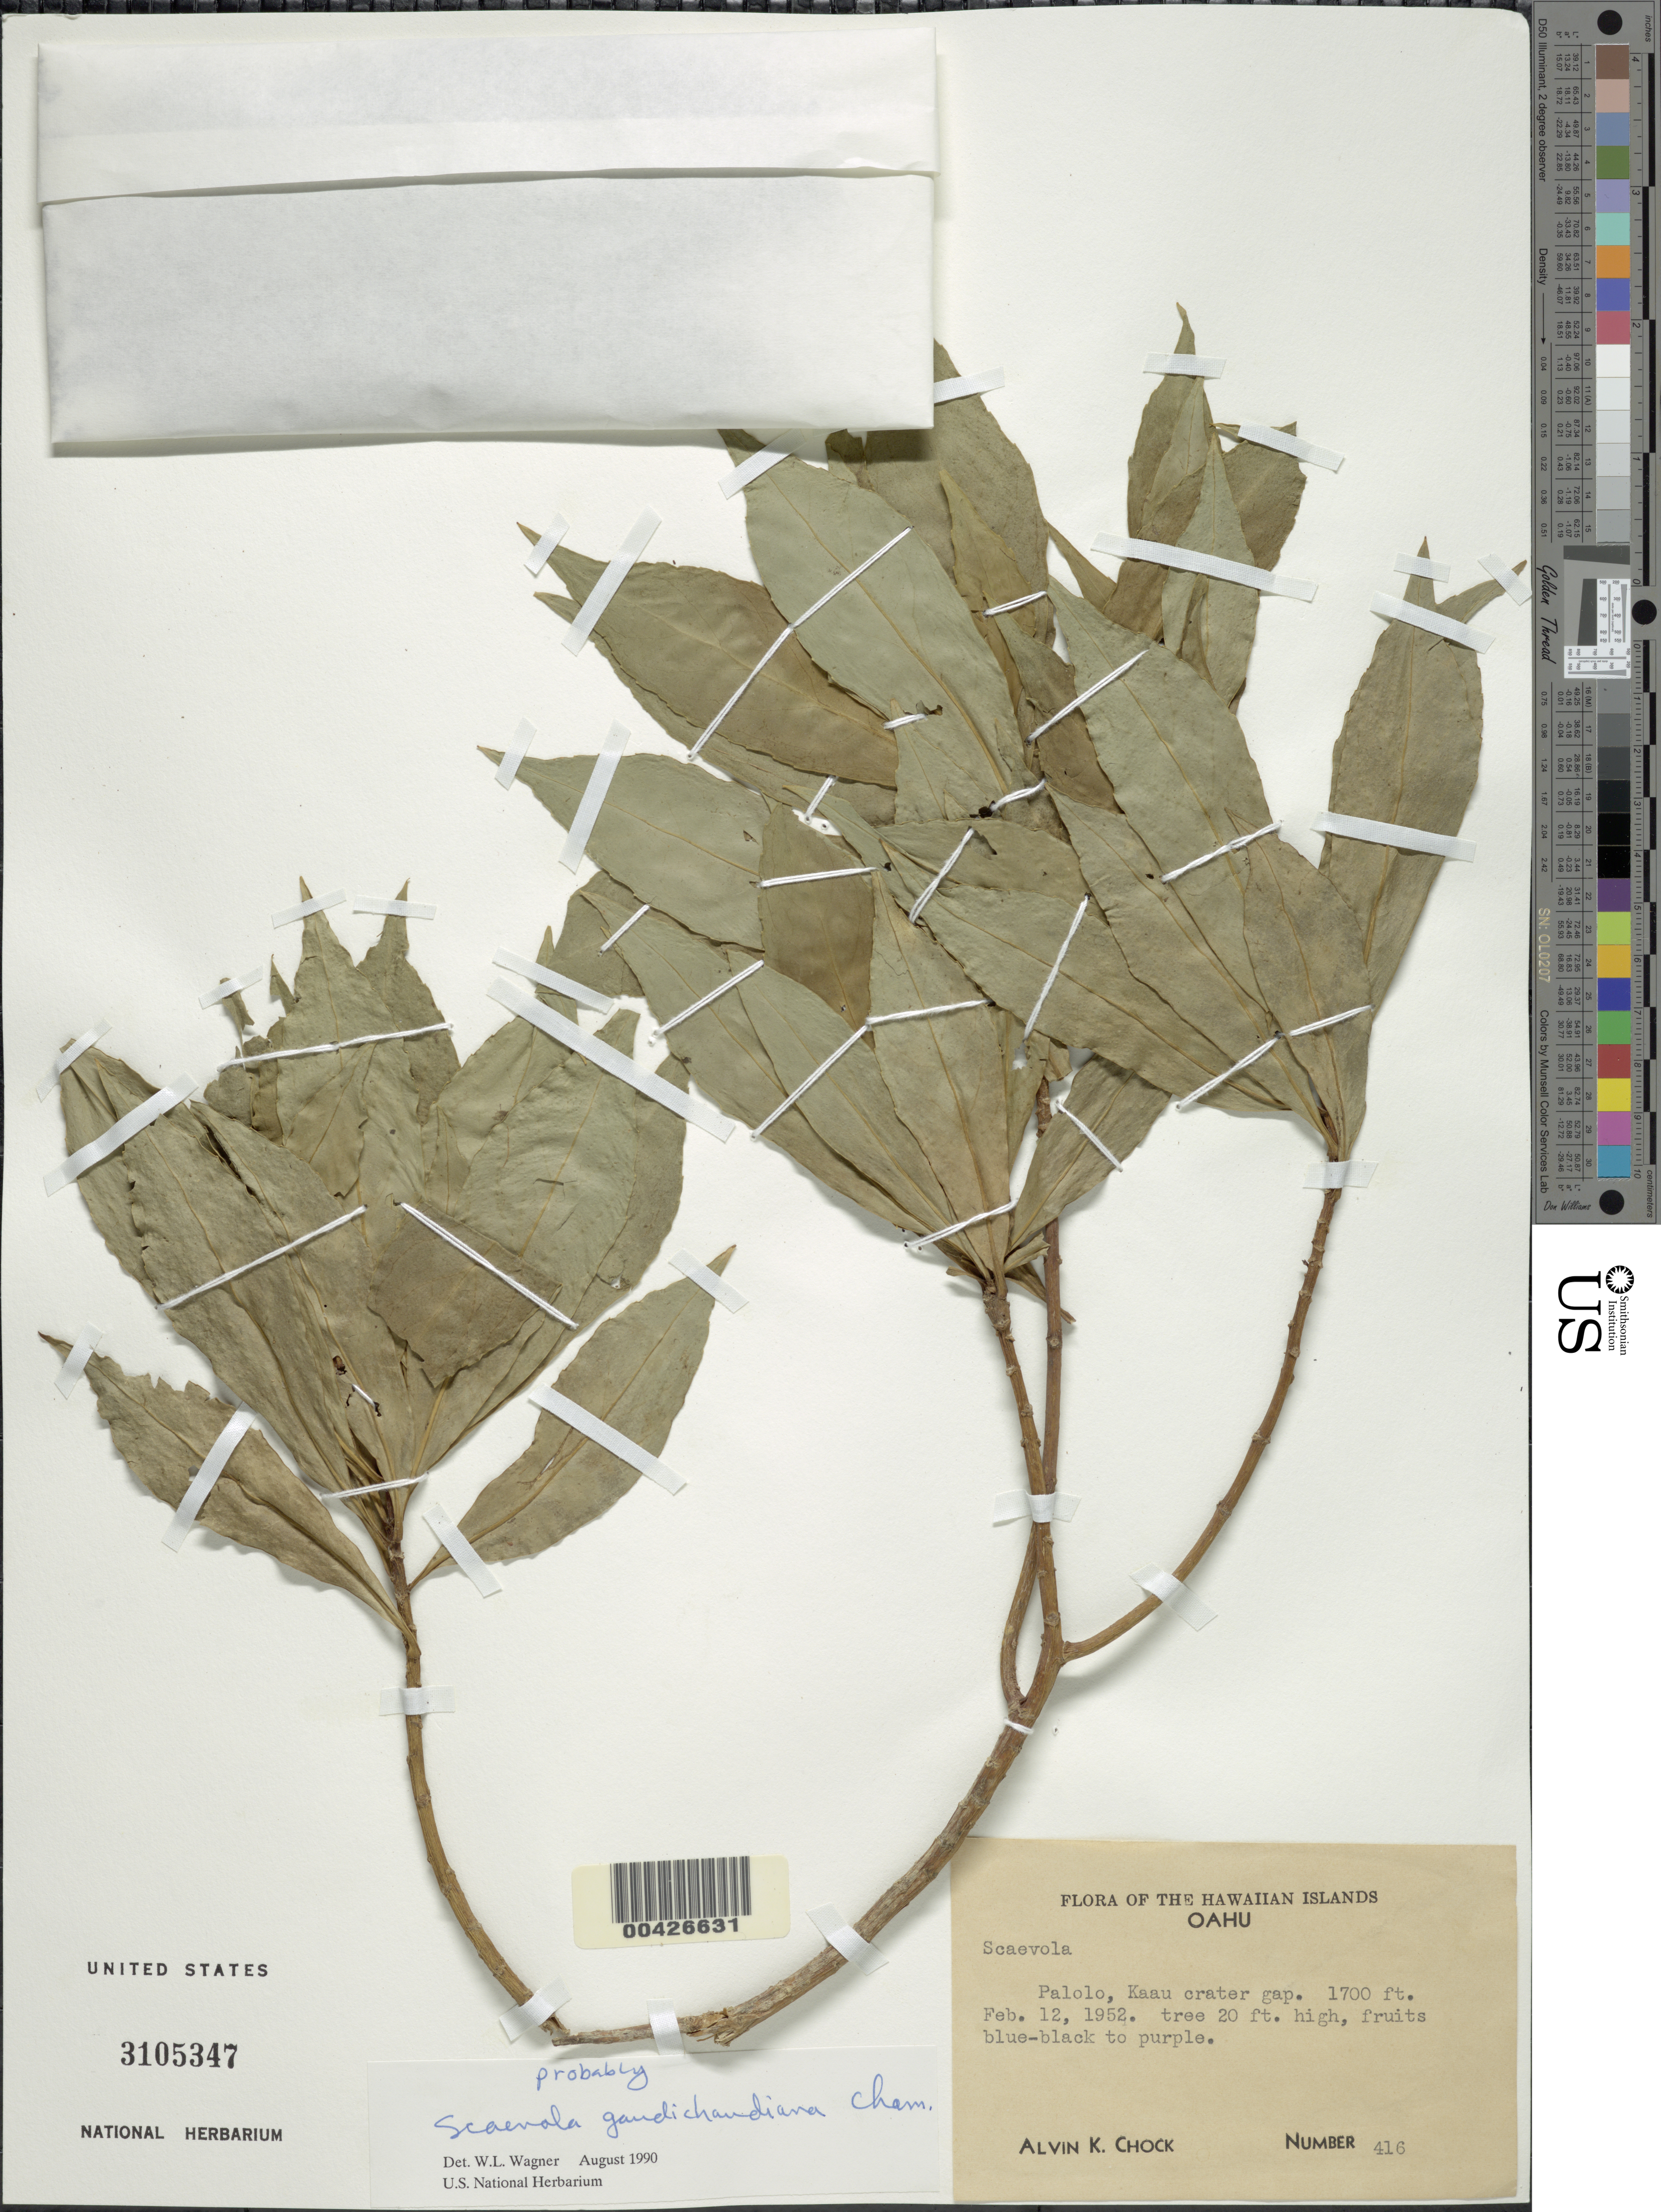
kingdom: Plantae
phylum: Tracheophyta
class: Magnoliopsida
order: Asterales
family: Goodeniaceae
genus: Scaevola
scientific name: Scaevola gaudichaudiana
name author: Cham.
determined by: Wagner, W. L., (BOT), Smithsonian Institution - National Museum of Natural History (UNITED STATES)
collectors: A. Chock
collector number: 416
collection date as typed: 12 Feb 1952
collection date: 1952-02-12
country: United States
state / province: Hawaii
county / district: Honolulu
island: Oahu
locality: Palolo, Kaau crater gap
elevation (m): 518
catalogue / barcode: US 3105347